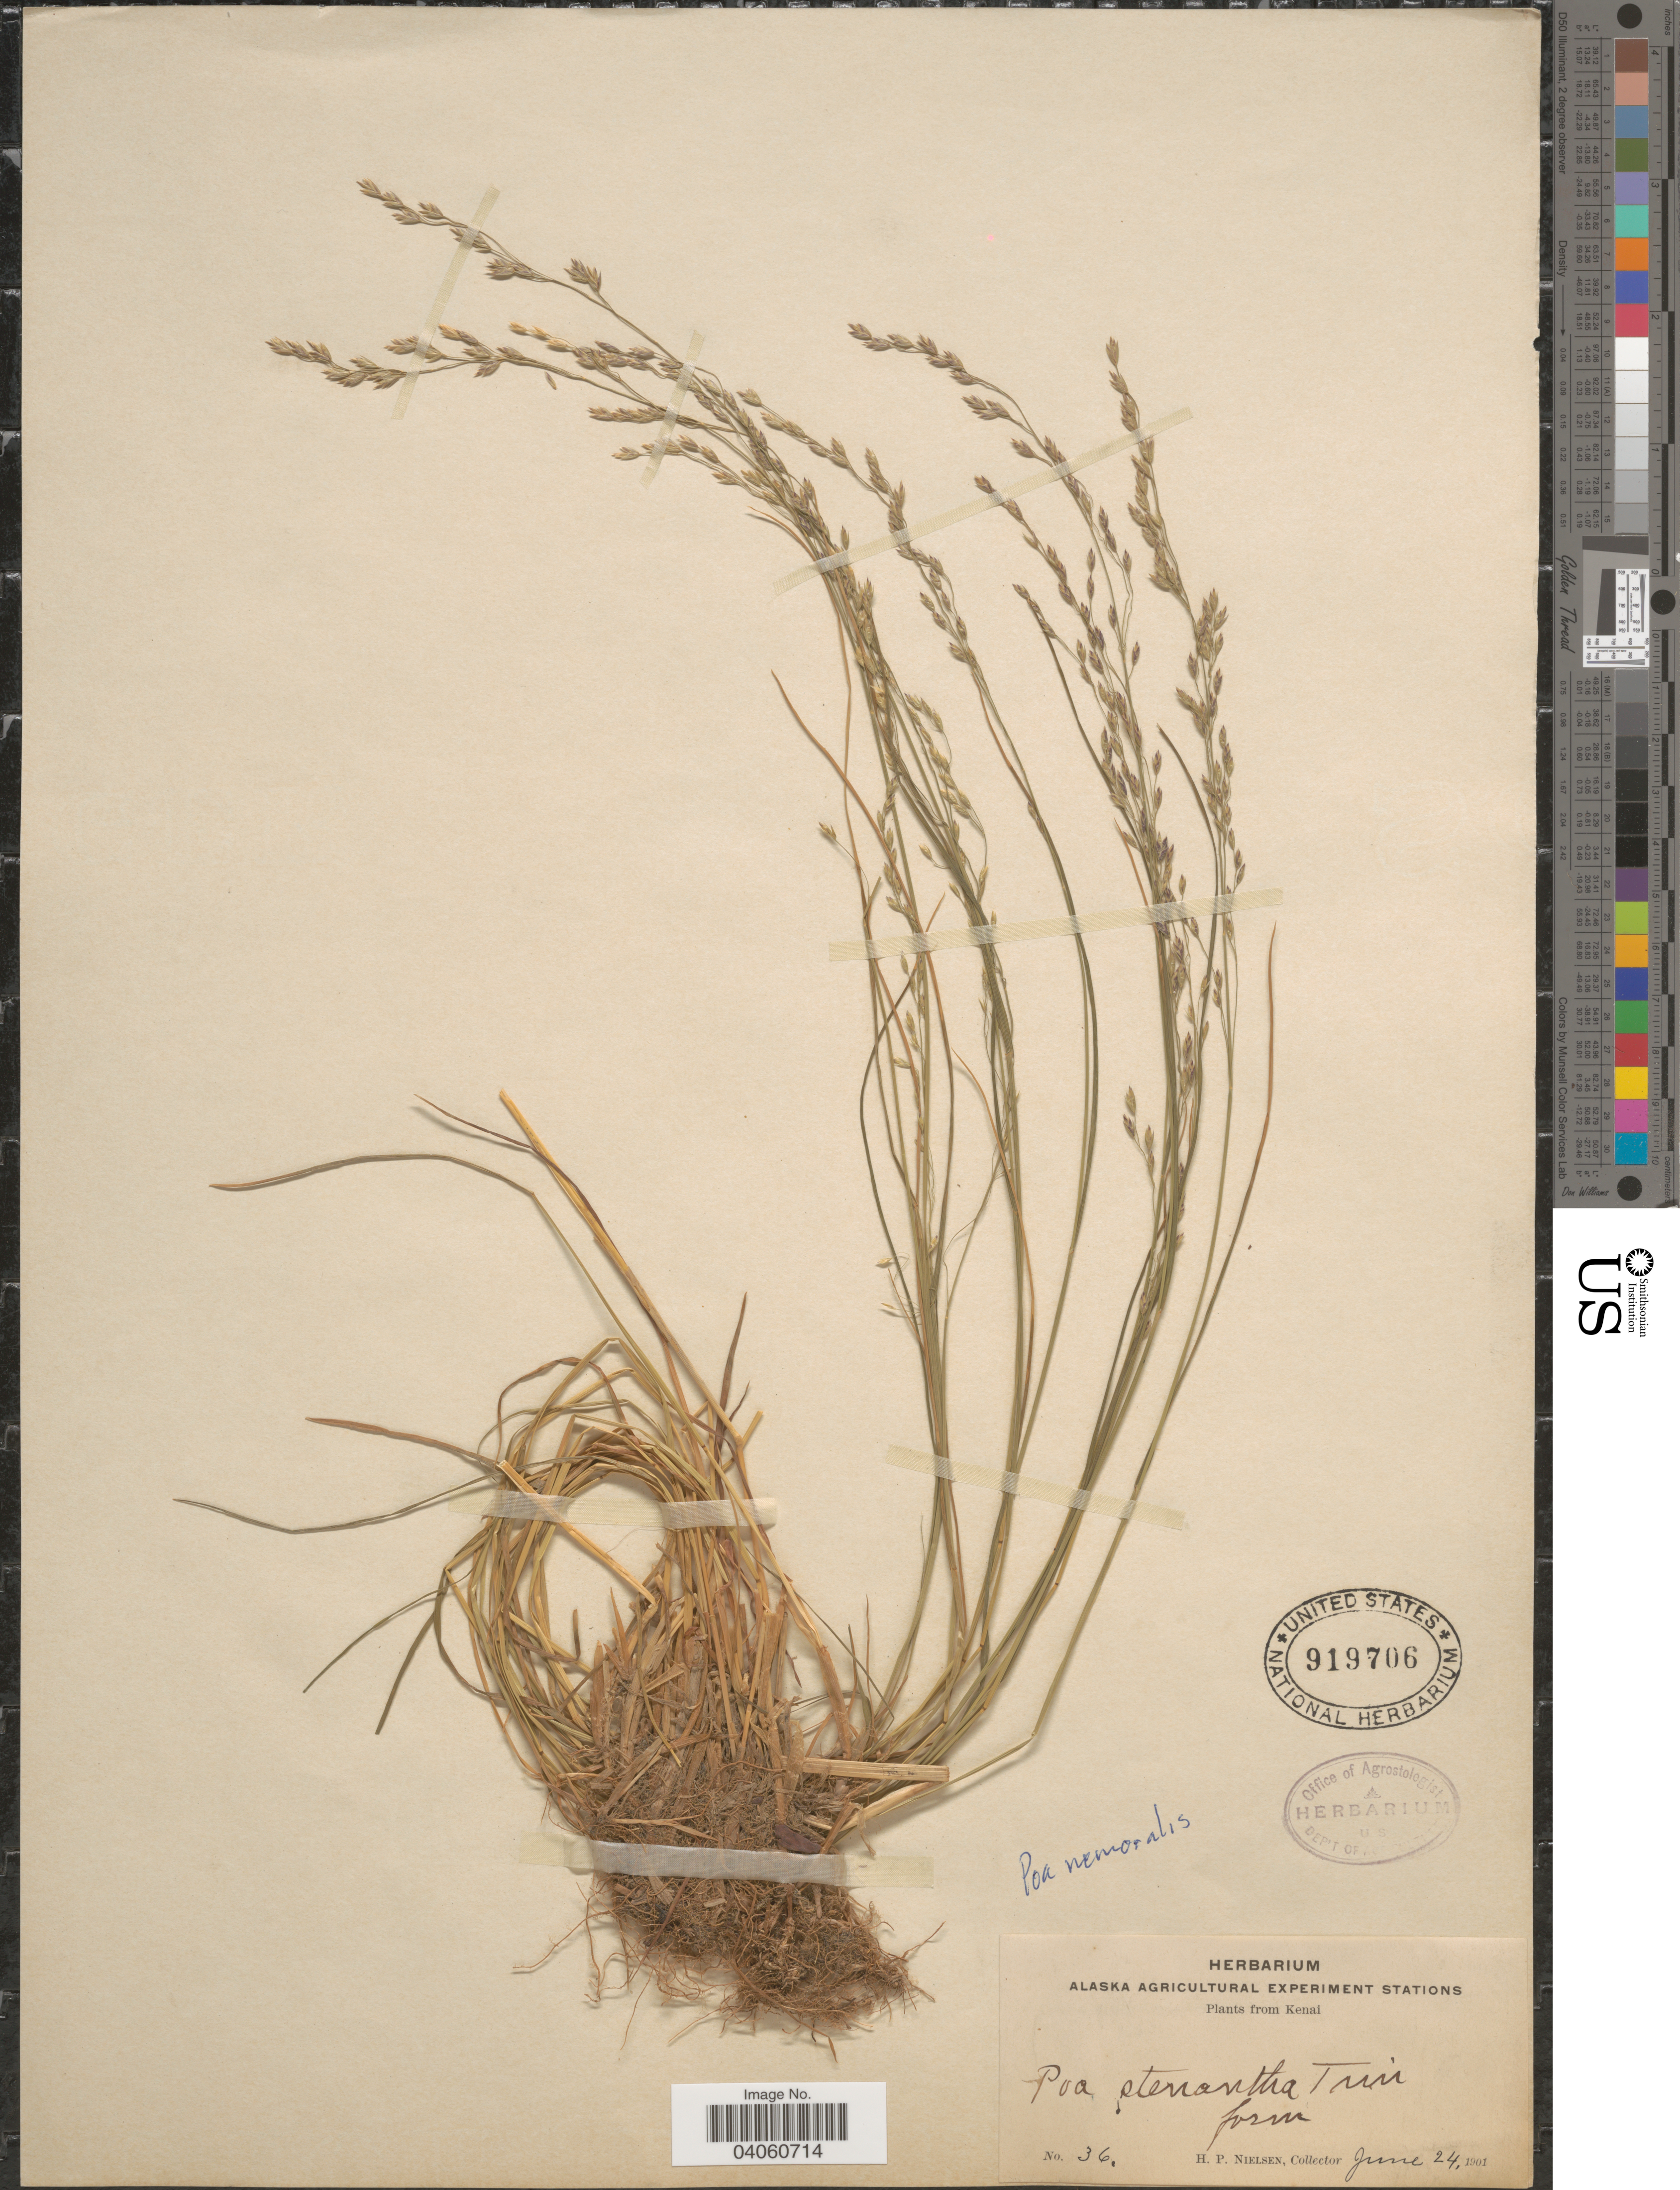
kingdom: Plantae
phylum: Tracheophyta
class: Liliopsida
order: Poales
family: Poaceae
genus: Poa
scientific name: Poa nemoralis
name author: L.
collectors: H. P. Nielsen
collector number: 36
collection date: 1901-06-24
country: United States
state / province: Alaska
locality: Kenai.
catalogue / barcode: US 919706